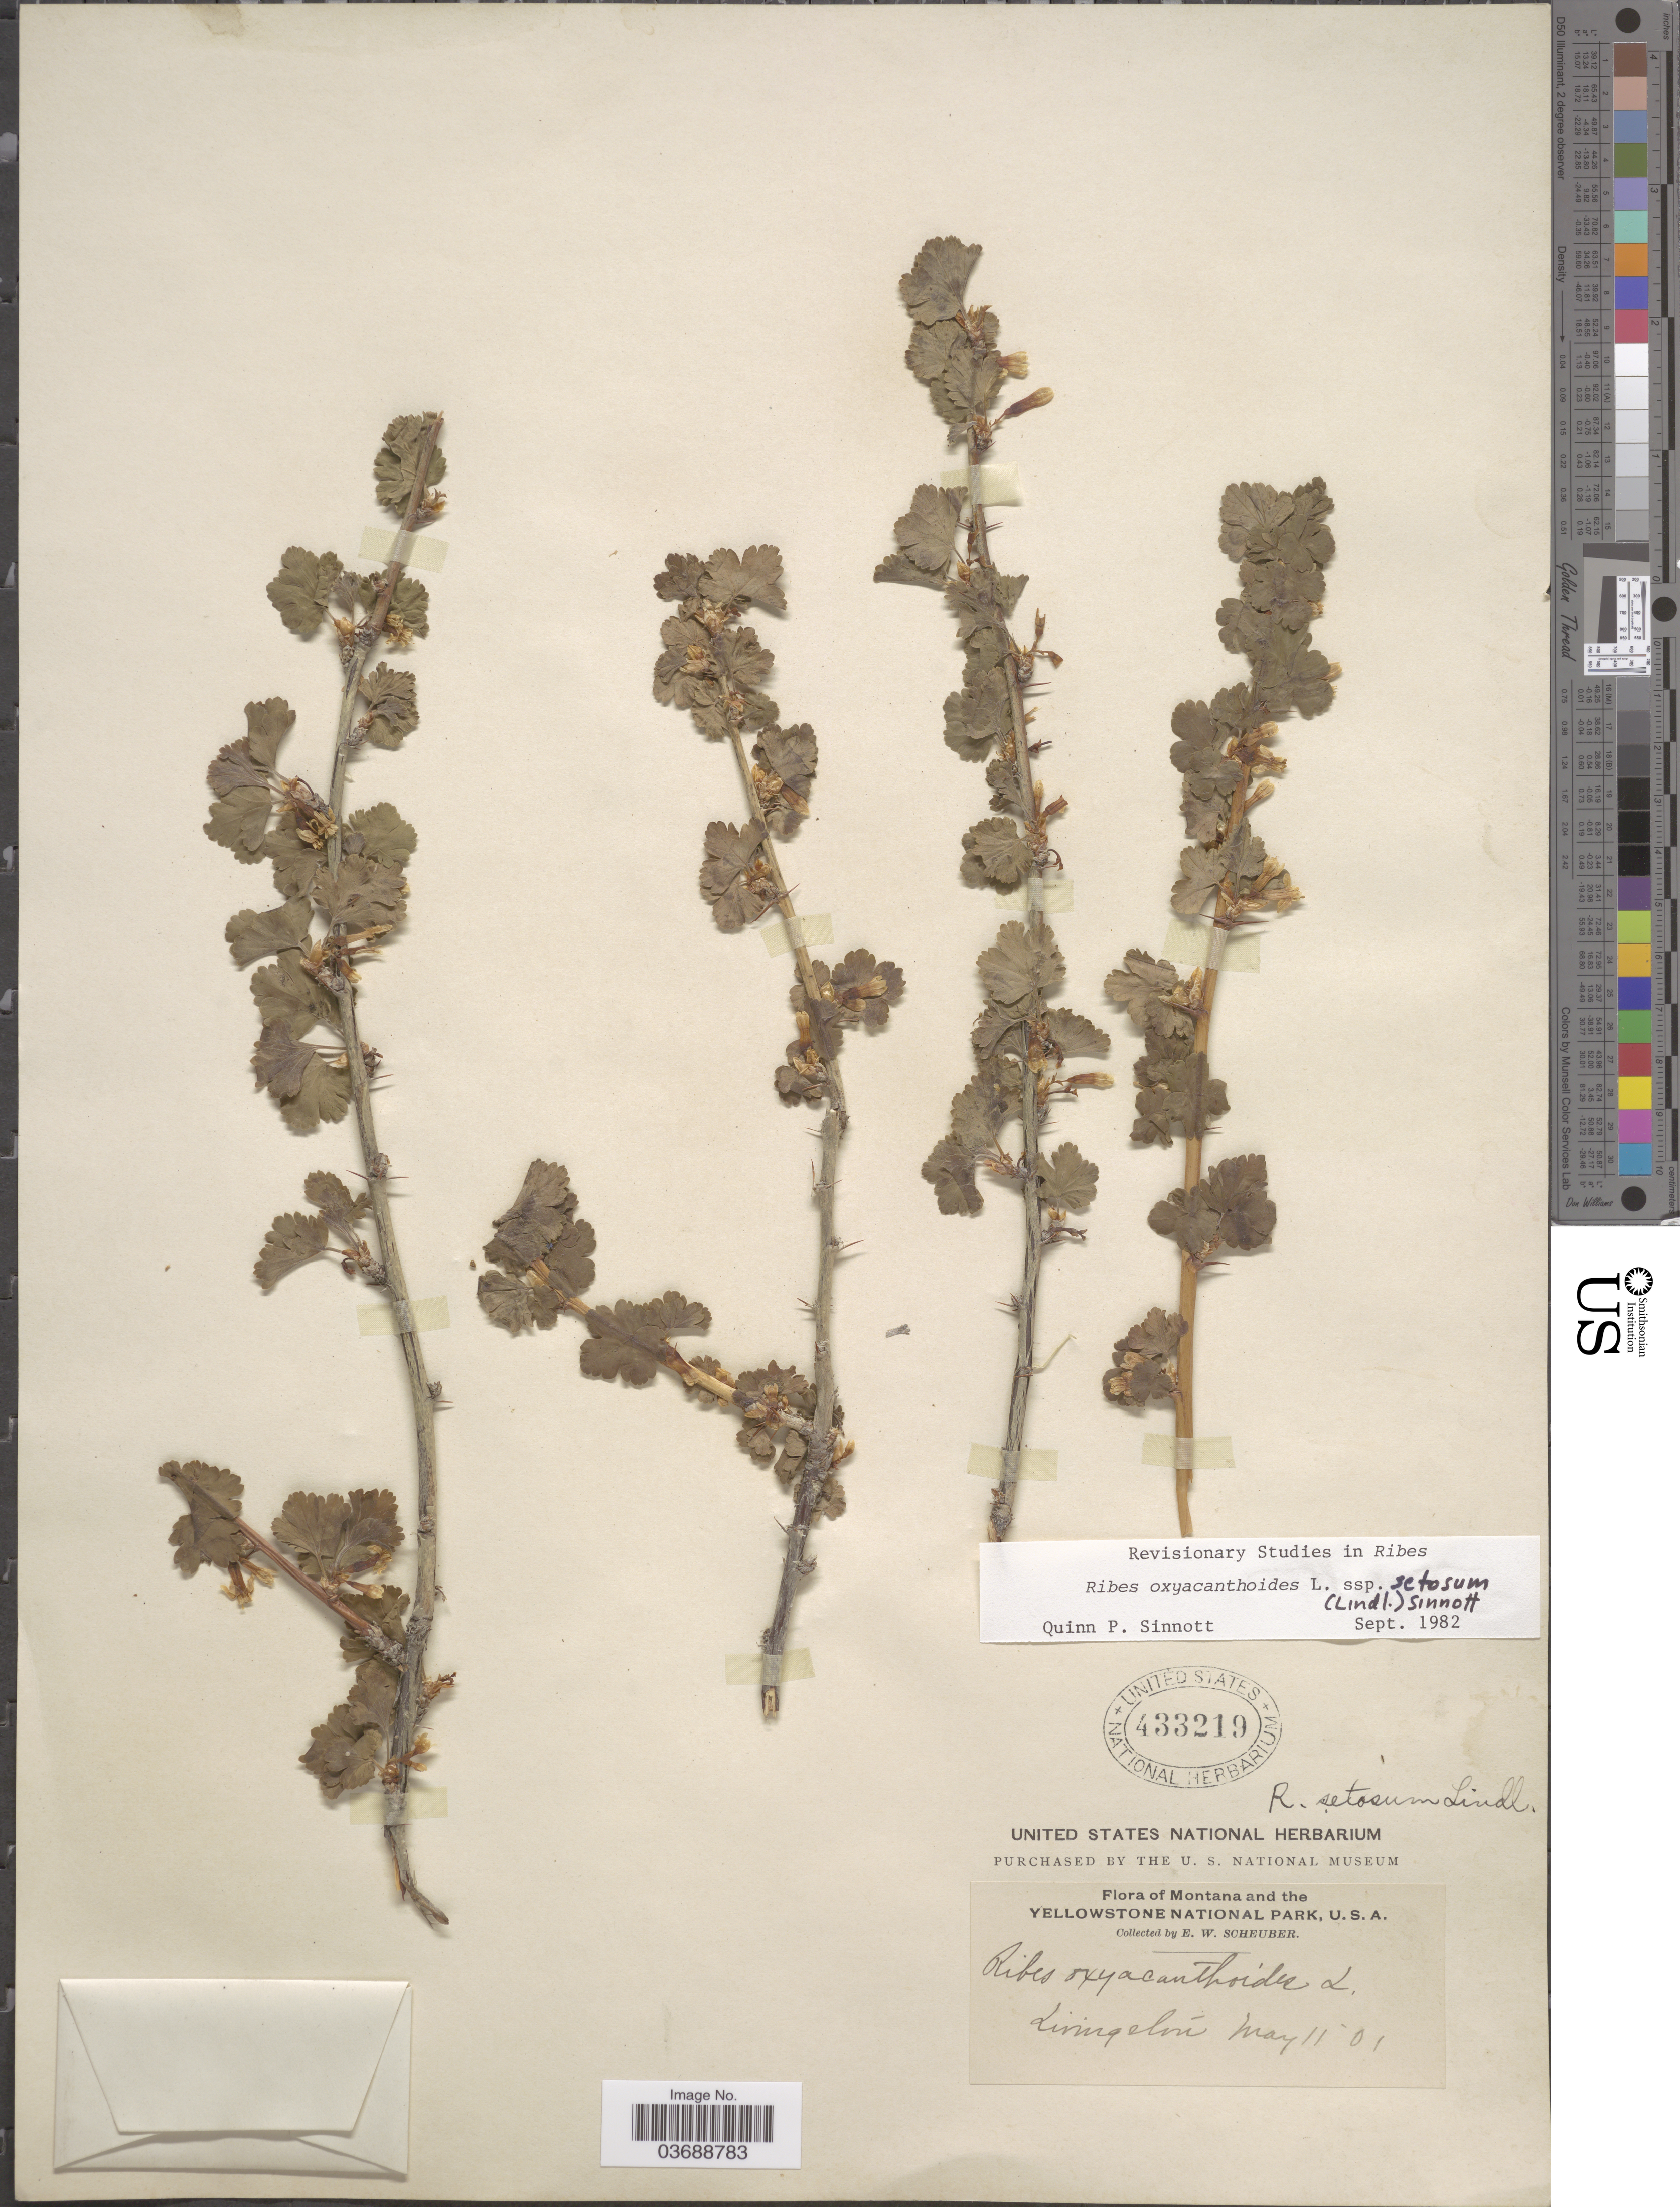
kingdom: Plantae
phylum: Tracheophyta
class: Magnoliopsida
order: Saxifragales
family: Grossulariaceae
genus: Ribes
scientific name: Ribes oxyacanthoides subsp. setosum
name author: (Lindl.) Q.P. Sinnott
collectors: E. Scheuber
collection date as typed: Transcribed d/m/y: 11/5/1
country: United States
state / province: Montana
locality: The Yellowstone National Park. Livingston.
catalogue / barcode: US 433219